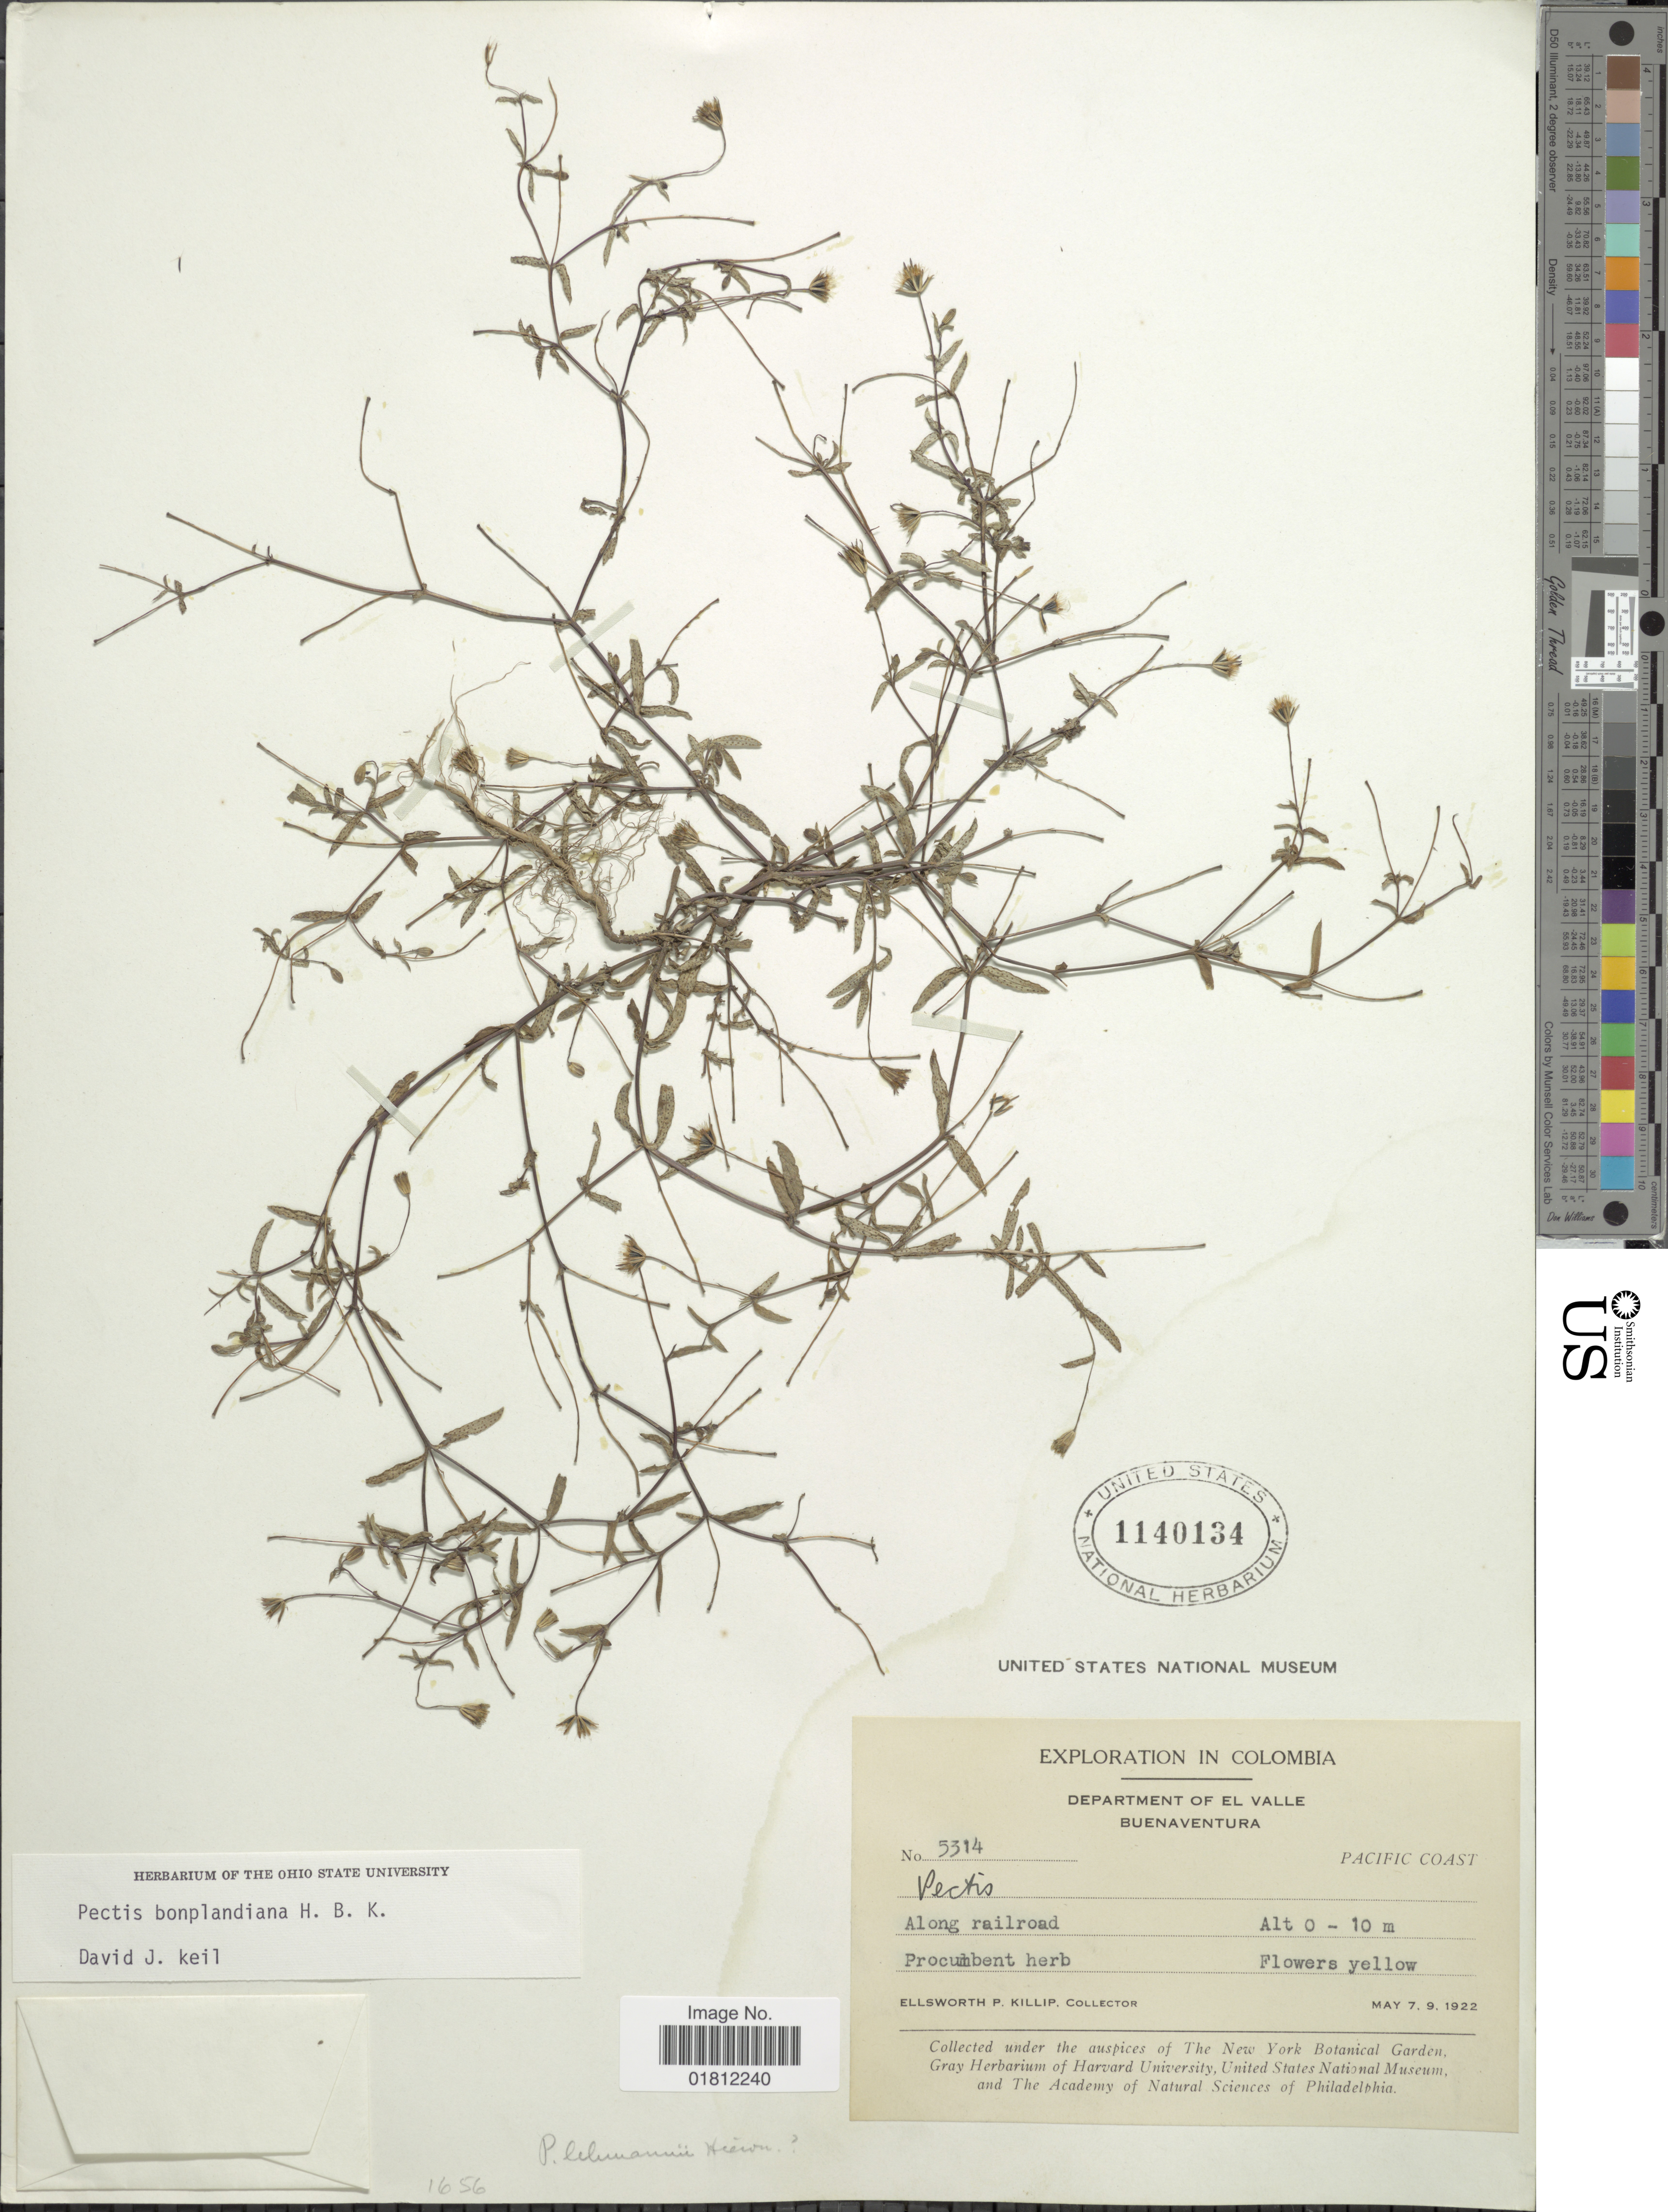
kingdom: Plantae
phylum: Tracheophyta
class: Magnoliopsida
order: Asterales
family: Asteraceae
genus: Pectis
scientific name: Pectis bonplandiana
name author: Kunth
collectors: E. P. Killip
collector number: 5314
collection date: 1922-05-07/1922-05-09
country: Colombia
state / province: Valle del Cauca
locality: Department of El Valle, Buenaventura. Pacific Coast. Along railroad.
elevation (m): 0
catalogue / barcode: US 1140134